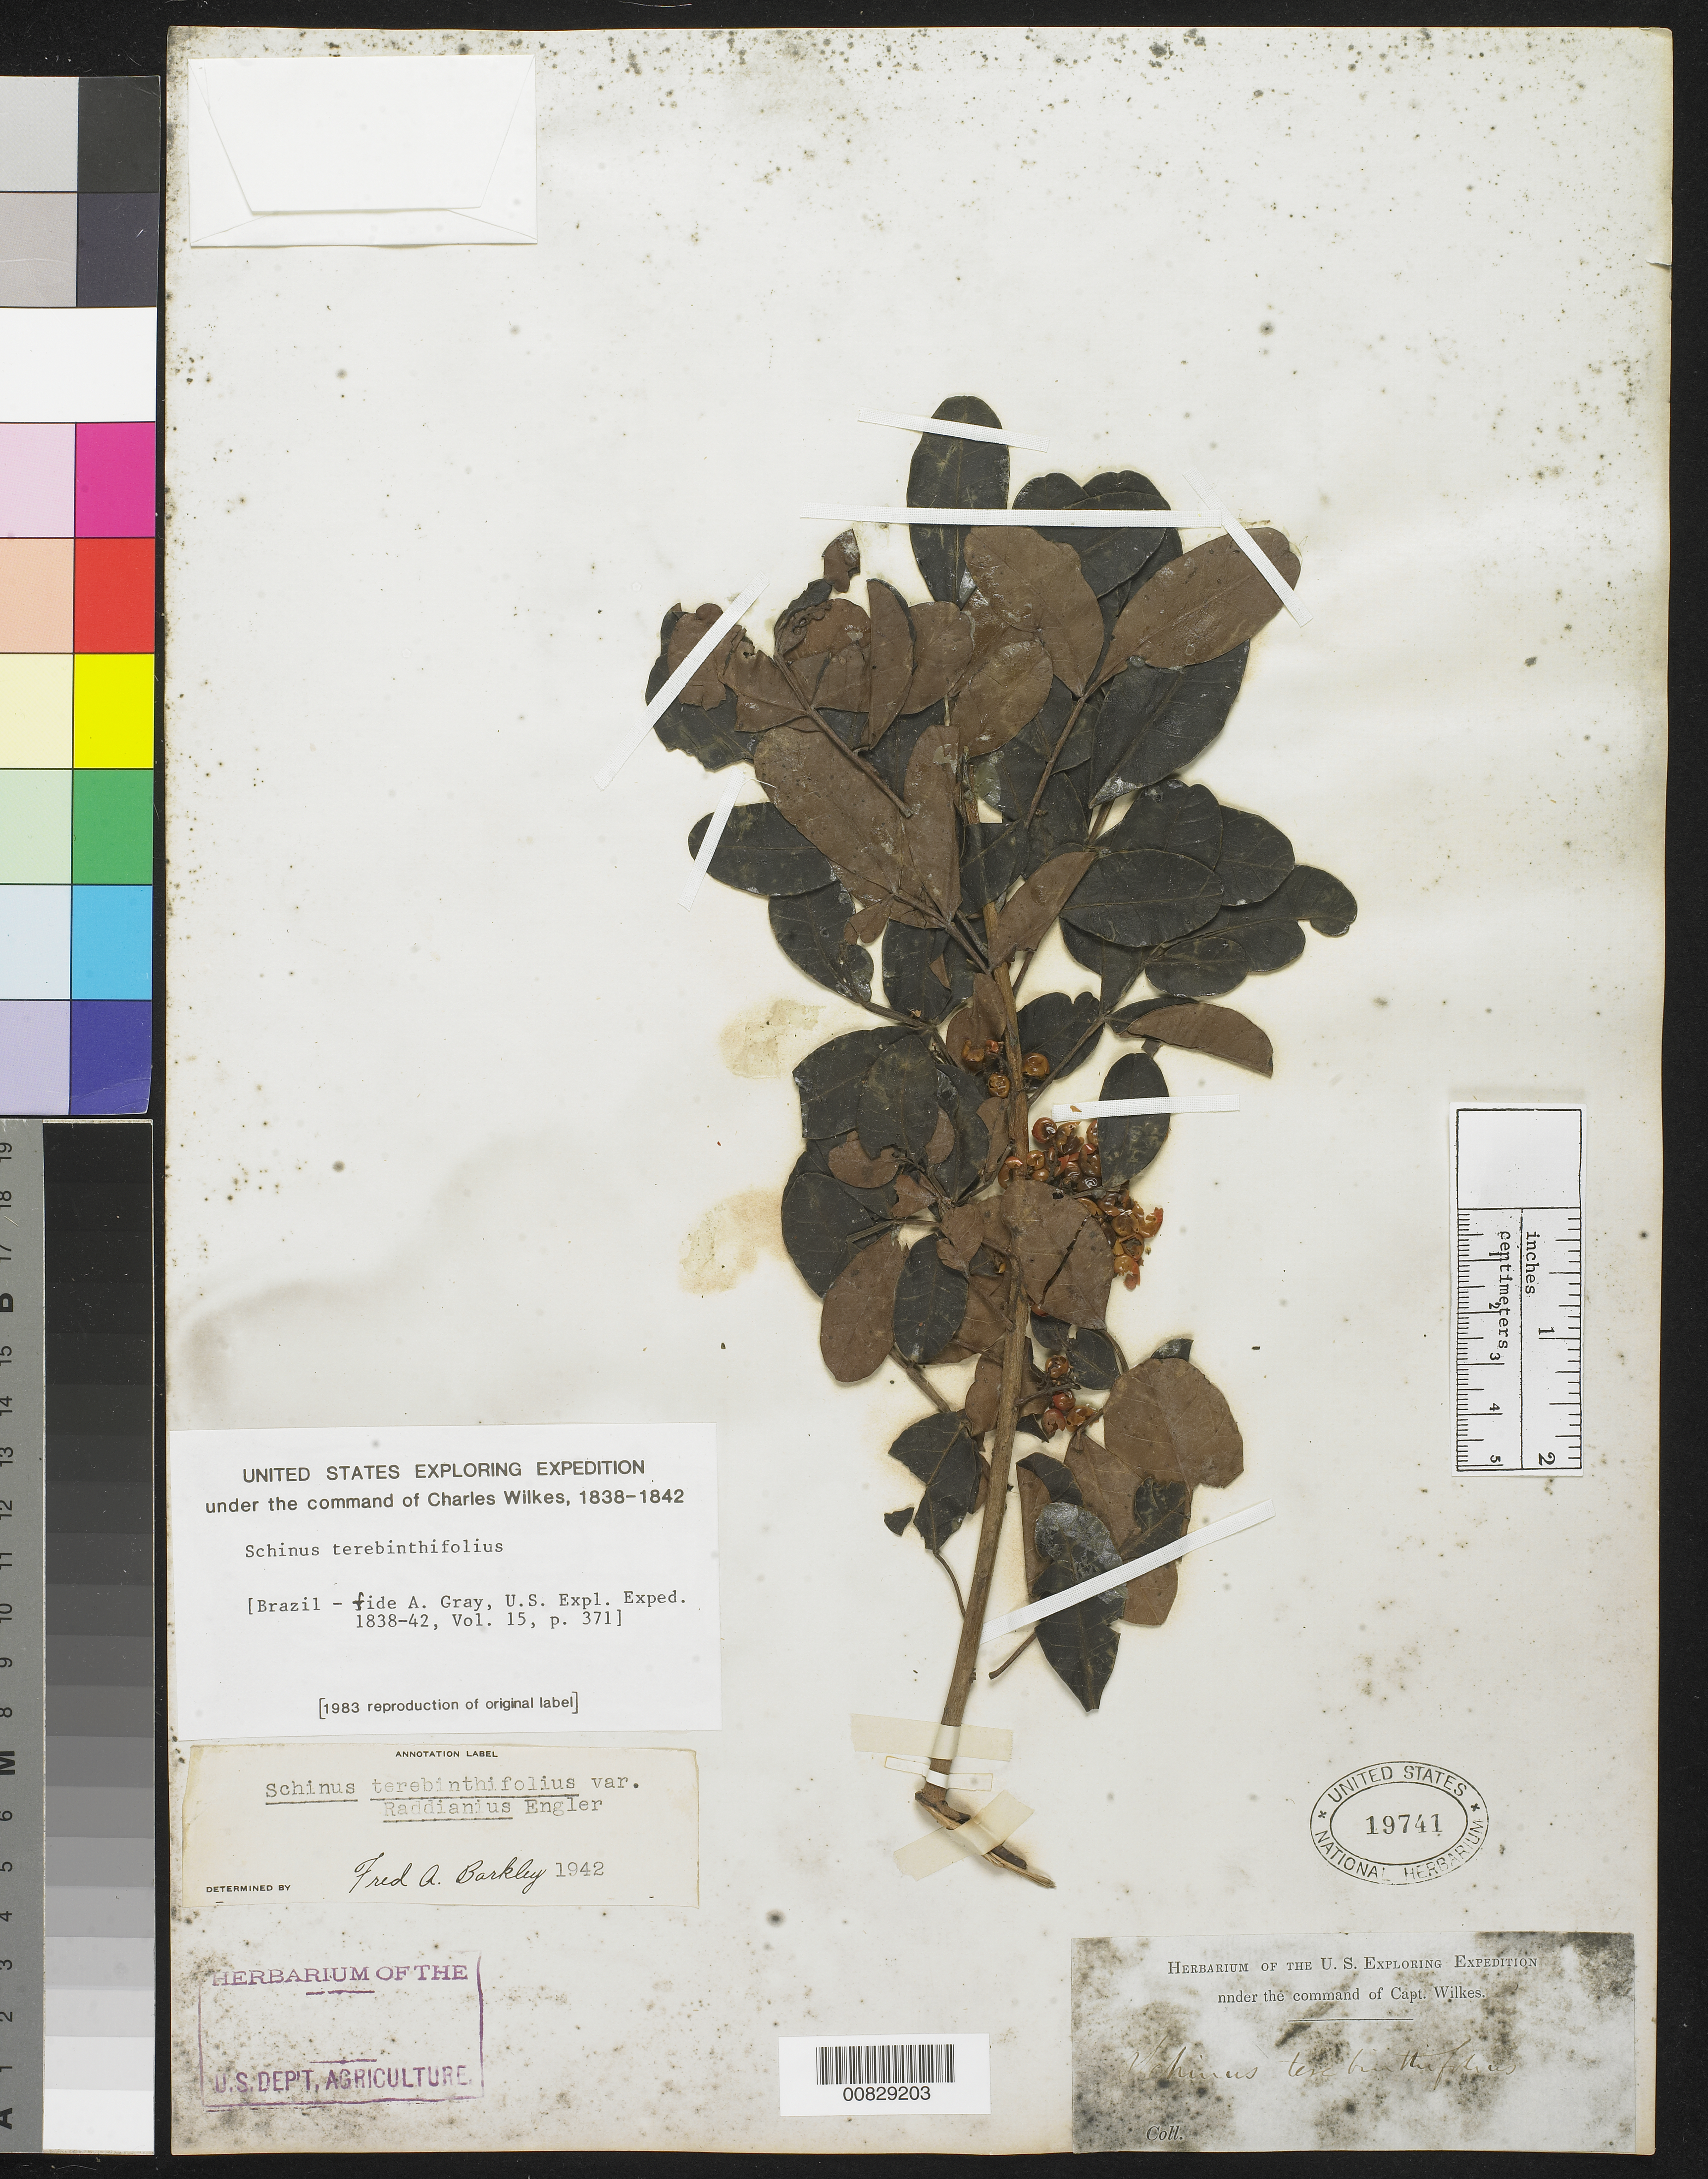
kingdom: Plantae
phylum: Tracheophyta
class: Magnoliopsida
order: Sapindales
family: Anacardiaceae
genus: Schinus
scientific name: Schinus terebinthifolia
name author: Raddi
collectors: Wilkes Explor. Exped.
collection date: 1838/1842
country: Brazil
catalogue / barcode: US 19741